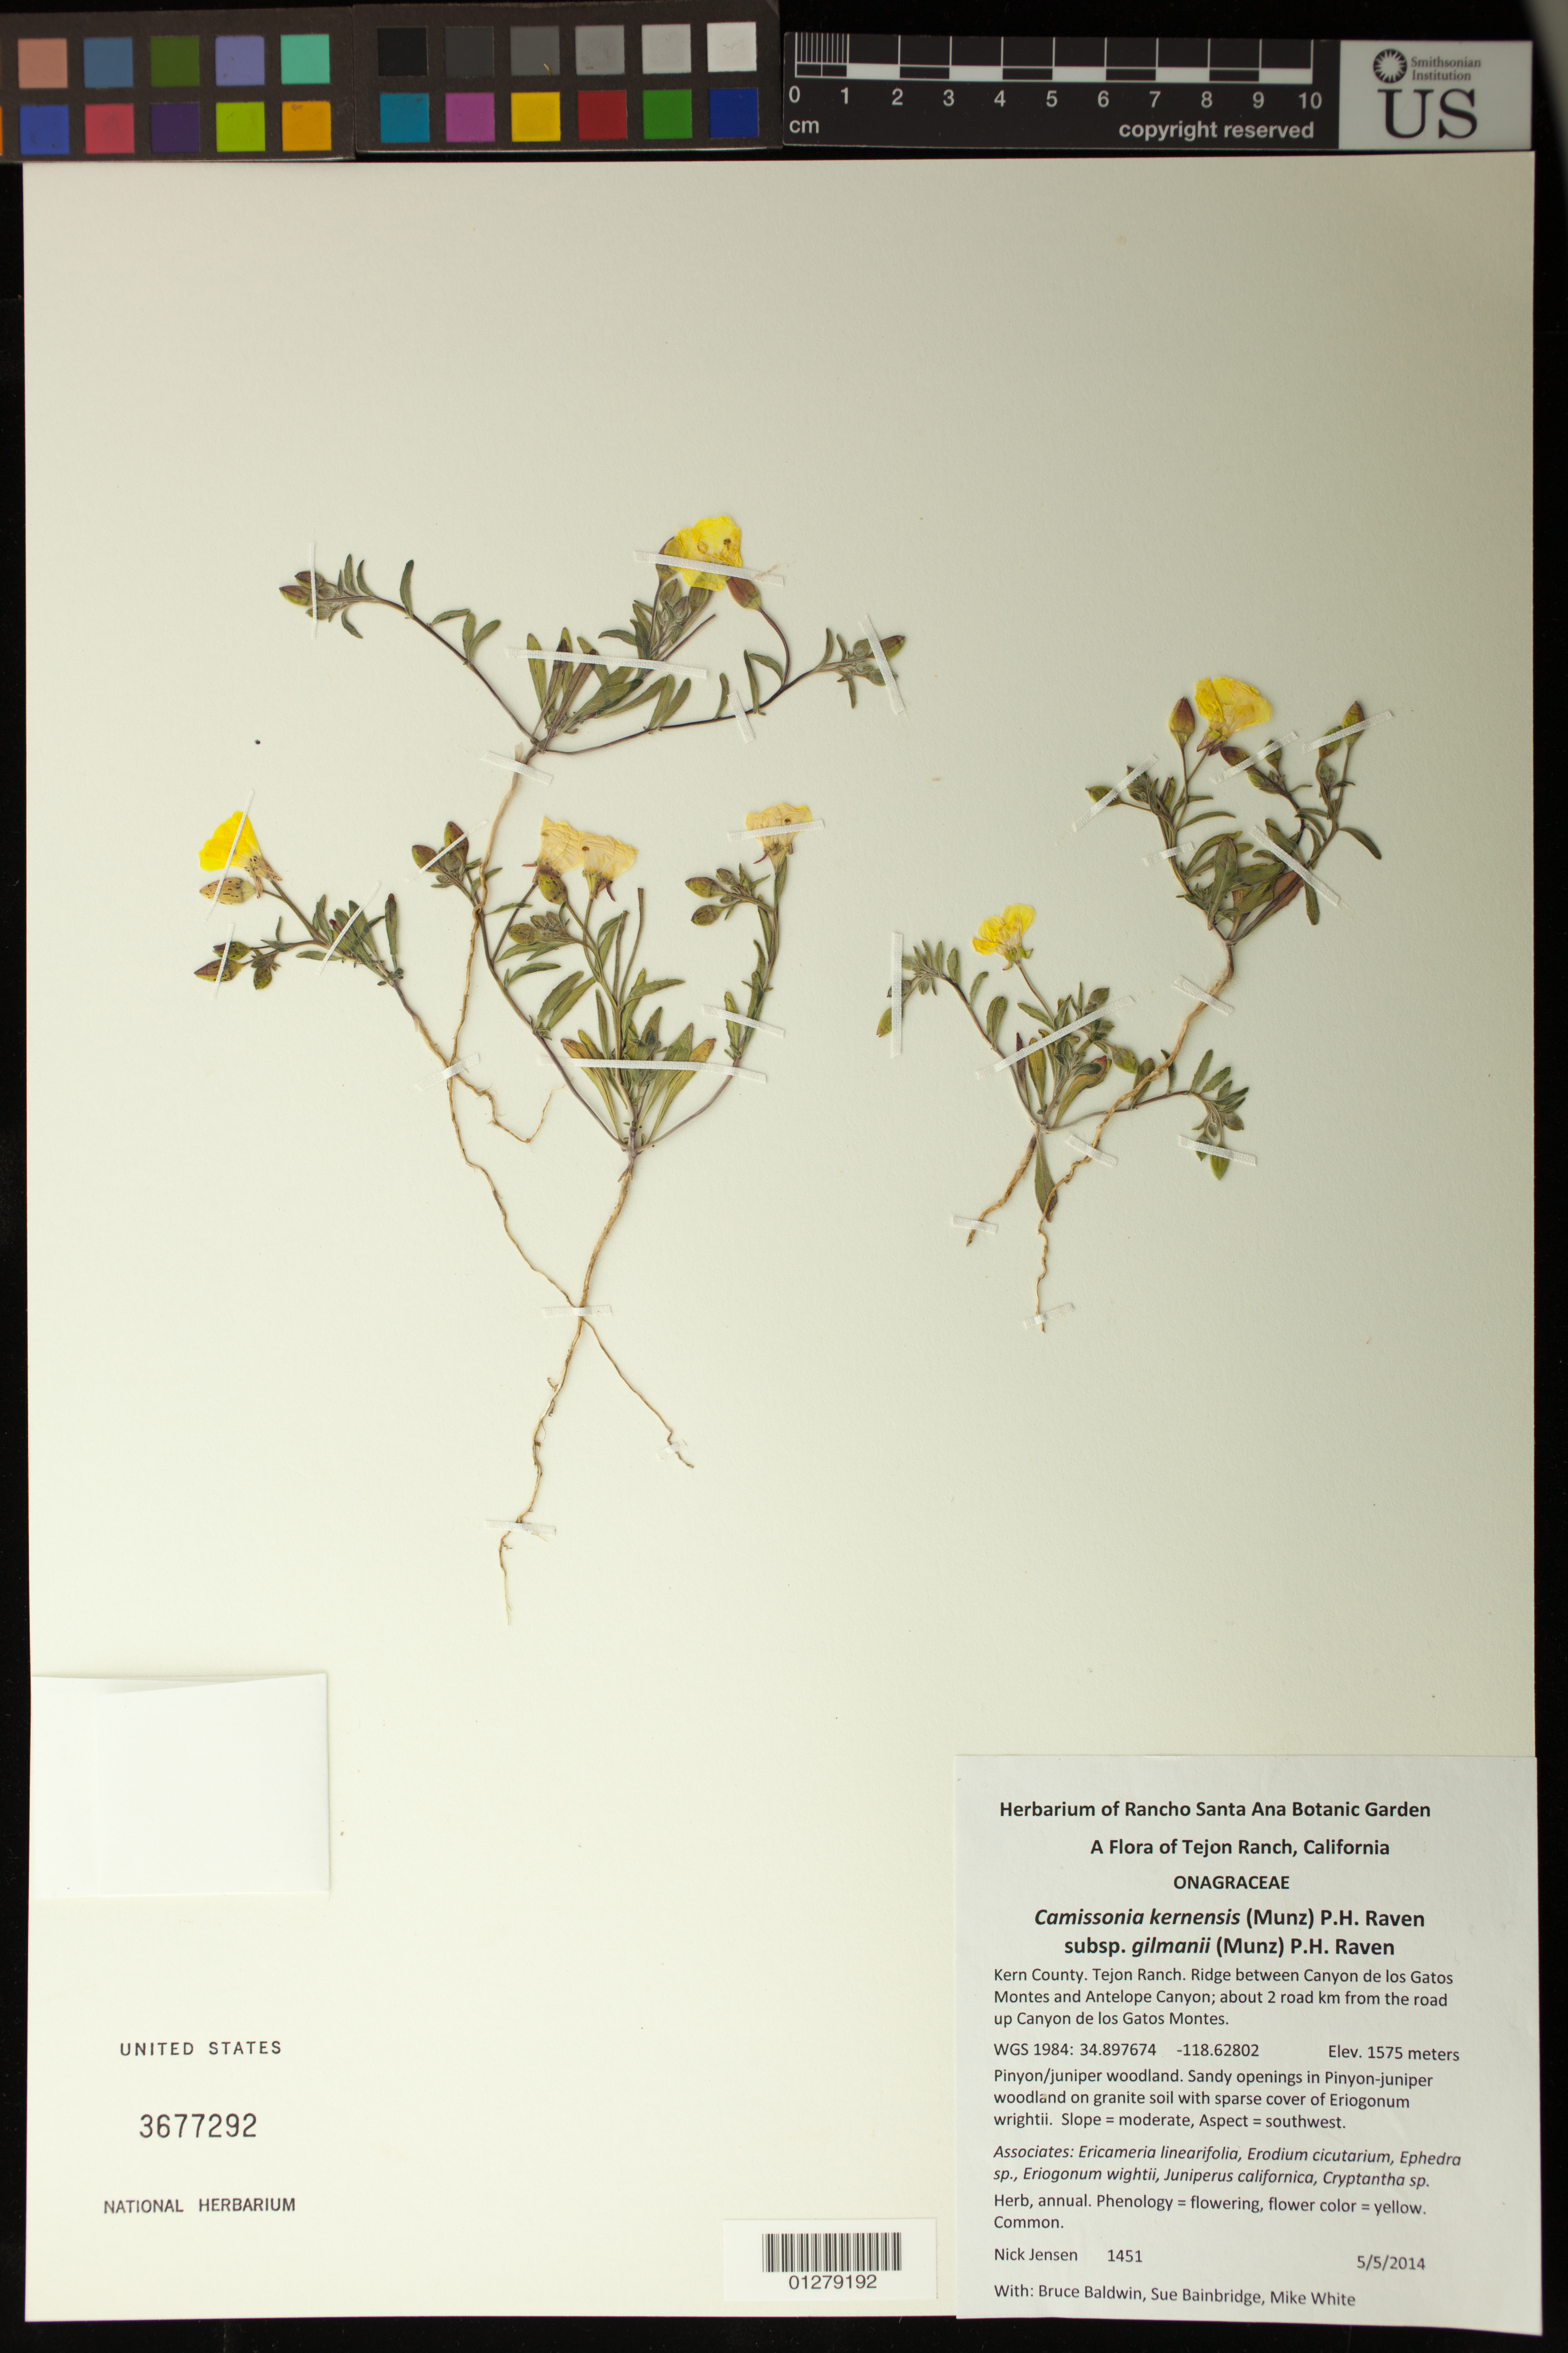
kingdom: Plantae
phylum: Tracheophyta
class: Magnoliopsida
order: Myrtales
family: Onagraceae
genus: Camissonia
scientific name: Camissonia kernensis subsp. gilmanii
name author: (Munz) P.H. Raven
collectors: N. Jensen, B. Baldwin, S. Bainbridge & M. White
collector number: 1451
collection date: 2014-05-05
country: United States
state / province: California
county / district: Kern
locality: Tejon Ranch, ridge between Canyon de los Gatos Montes and Antelope Canyon, about 2 road km from the road up Canyon de los Gatos Montes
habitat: Pinyon/juniper woodland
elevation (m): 1575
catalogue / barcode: US 3677292